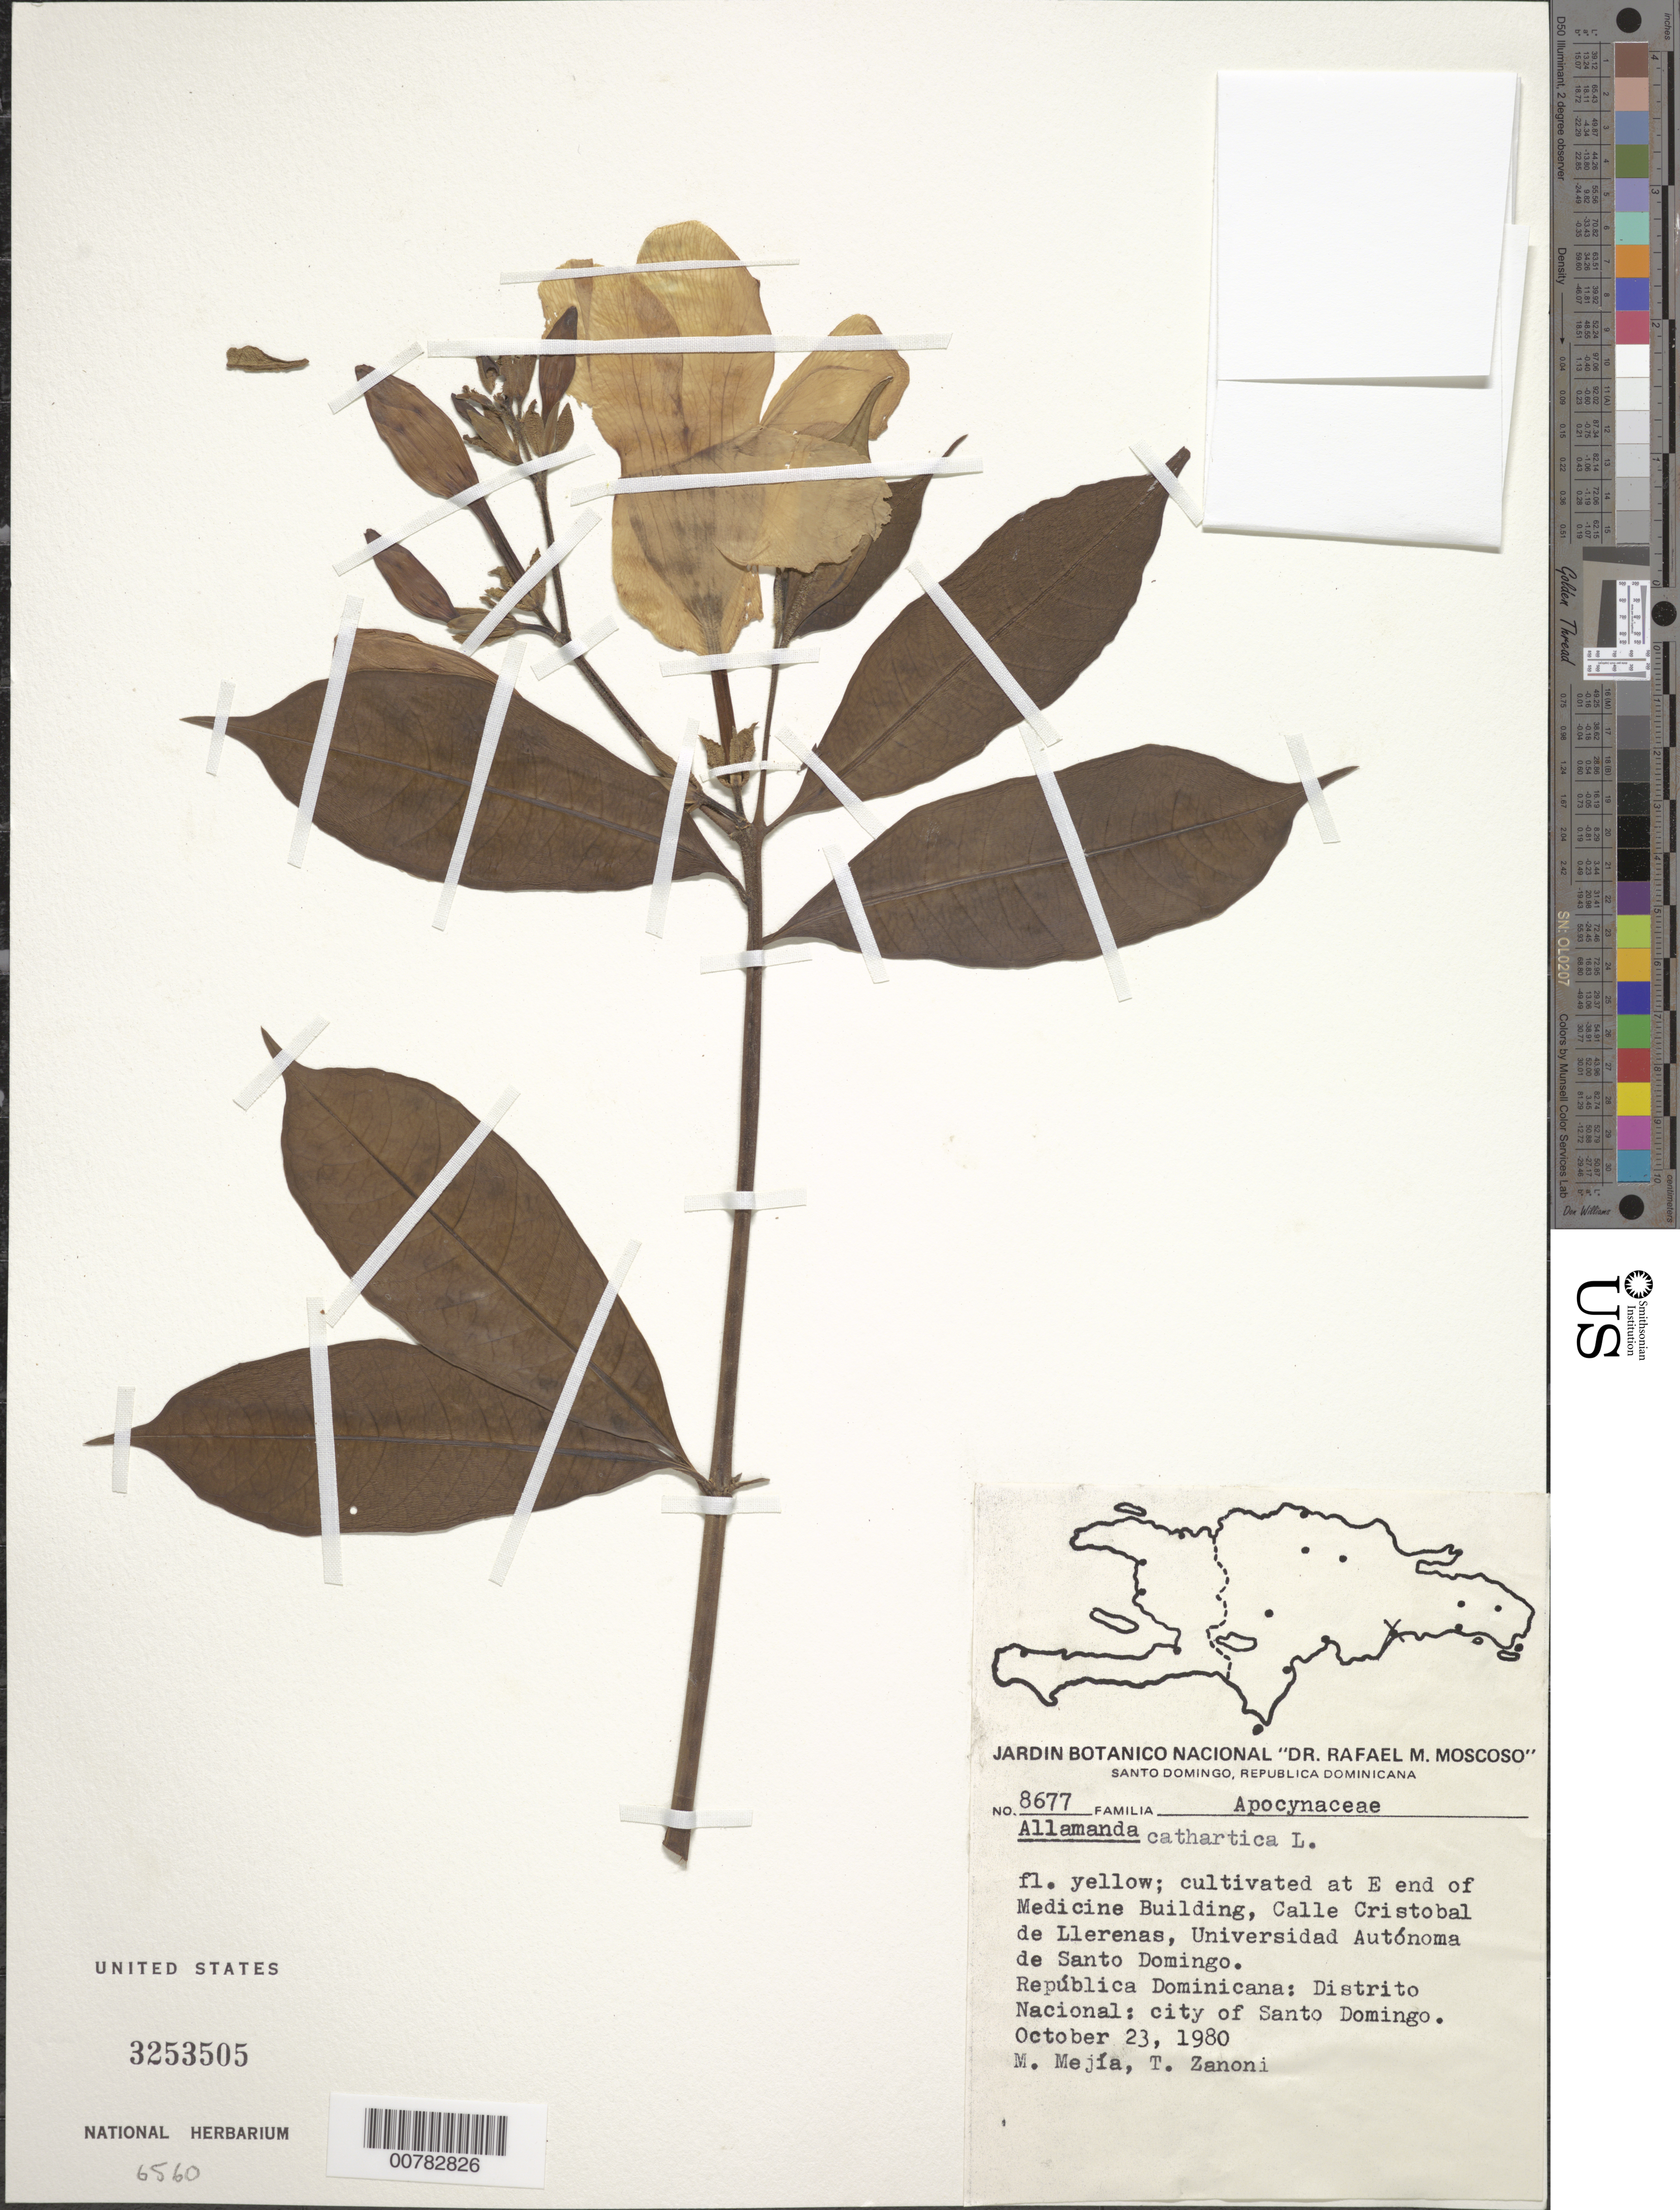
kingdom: Plantae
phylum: Tracheophyta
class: Magnoliopsida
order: Gentianales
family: Apocynaceae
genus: Allamanda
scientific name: Allamanda cathartica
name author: L.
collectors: M. Mejia & T. A. Zanoni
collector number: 8677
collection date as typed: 23 Oct 1980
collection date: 1980-10-23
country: Dominican Republic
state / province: Distrito Nacional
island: Hispaniola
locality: City of Santo Domingo, E end of Medicine Building, Cristobal de Llerenas street, Universidad Autónoma de Santo Domingo.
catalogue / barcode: US 3253505